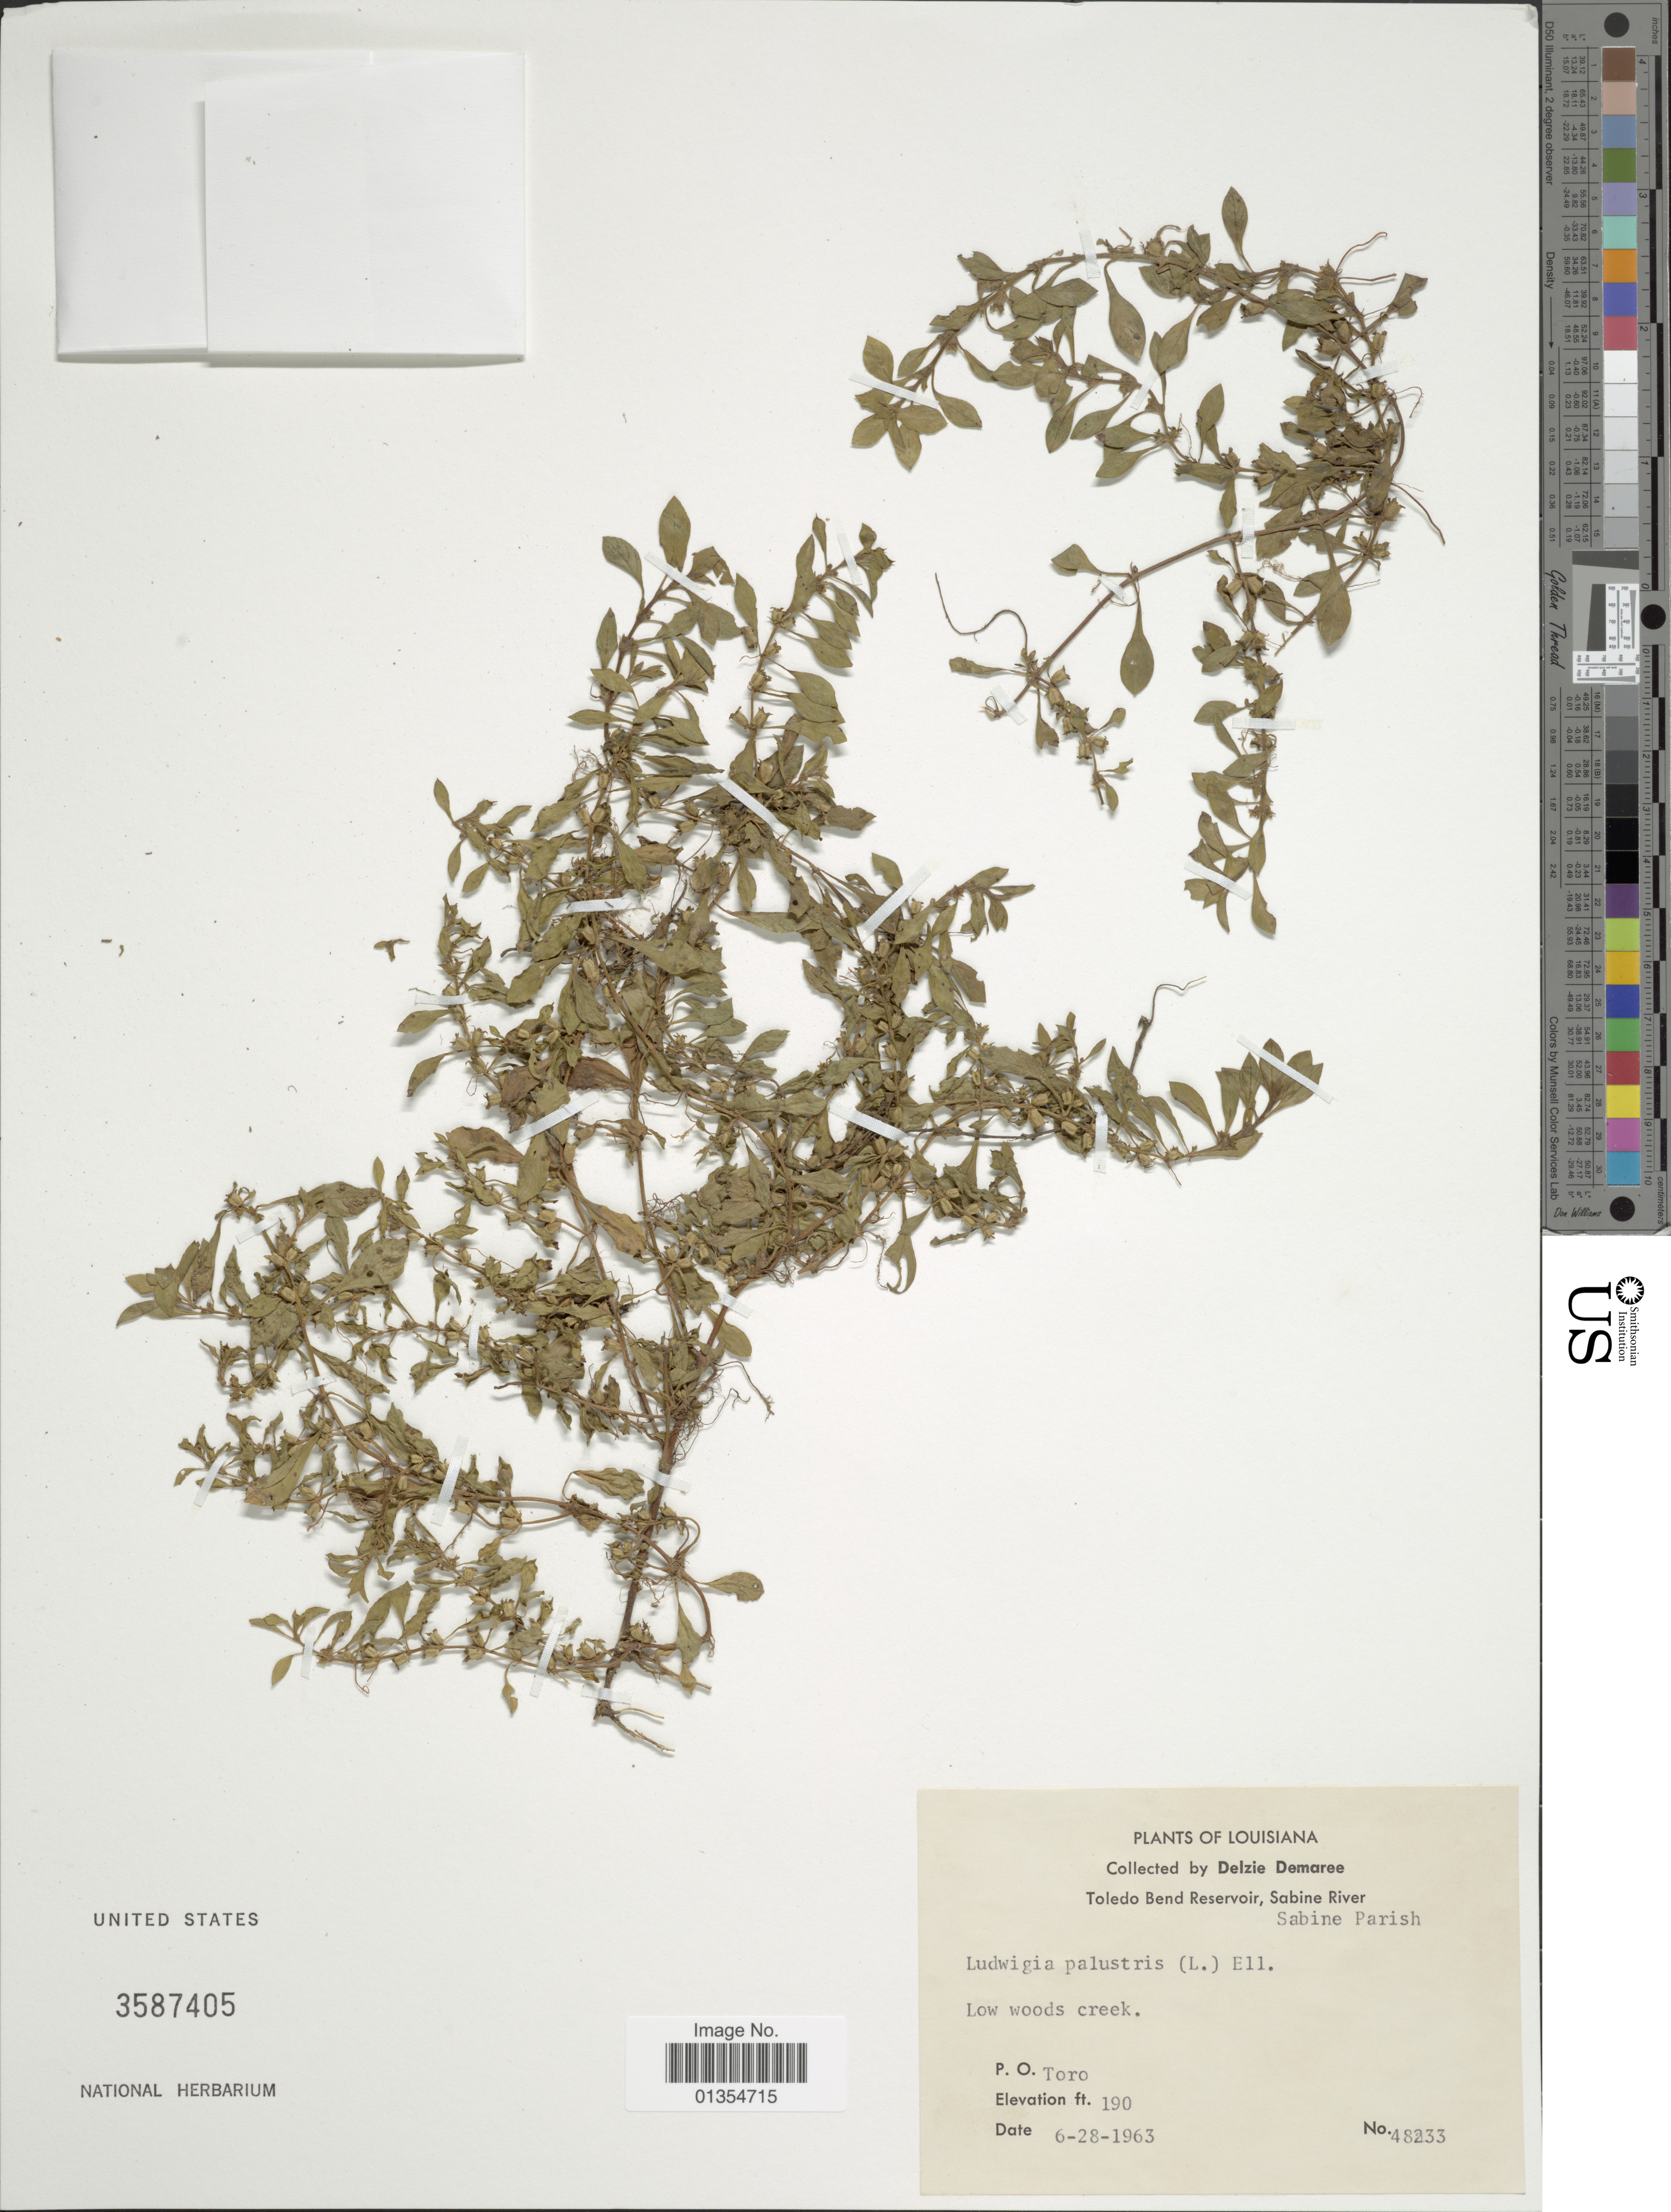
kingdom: Plantae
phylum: Tracheophyta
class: Magnoliopsida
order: Myrtales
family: Onagraceae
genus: Ludwigia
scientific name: Ludwigia palustris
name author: (L.) Elliott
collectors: D. Demaree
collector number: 48233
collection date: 1963-06-28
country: United States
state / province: Louisiana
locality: Toledo Bend Reservoir, Sabine River, Sabine Parish, P.O. Toro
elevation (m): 58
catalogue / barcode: US 3587405